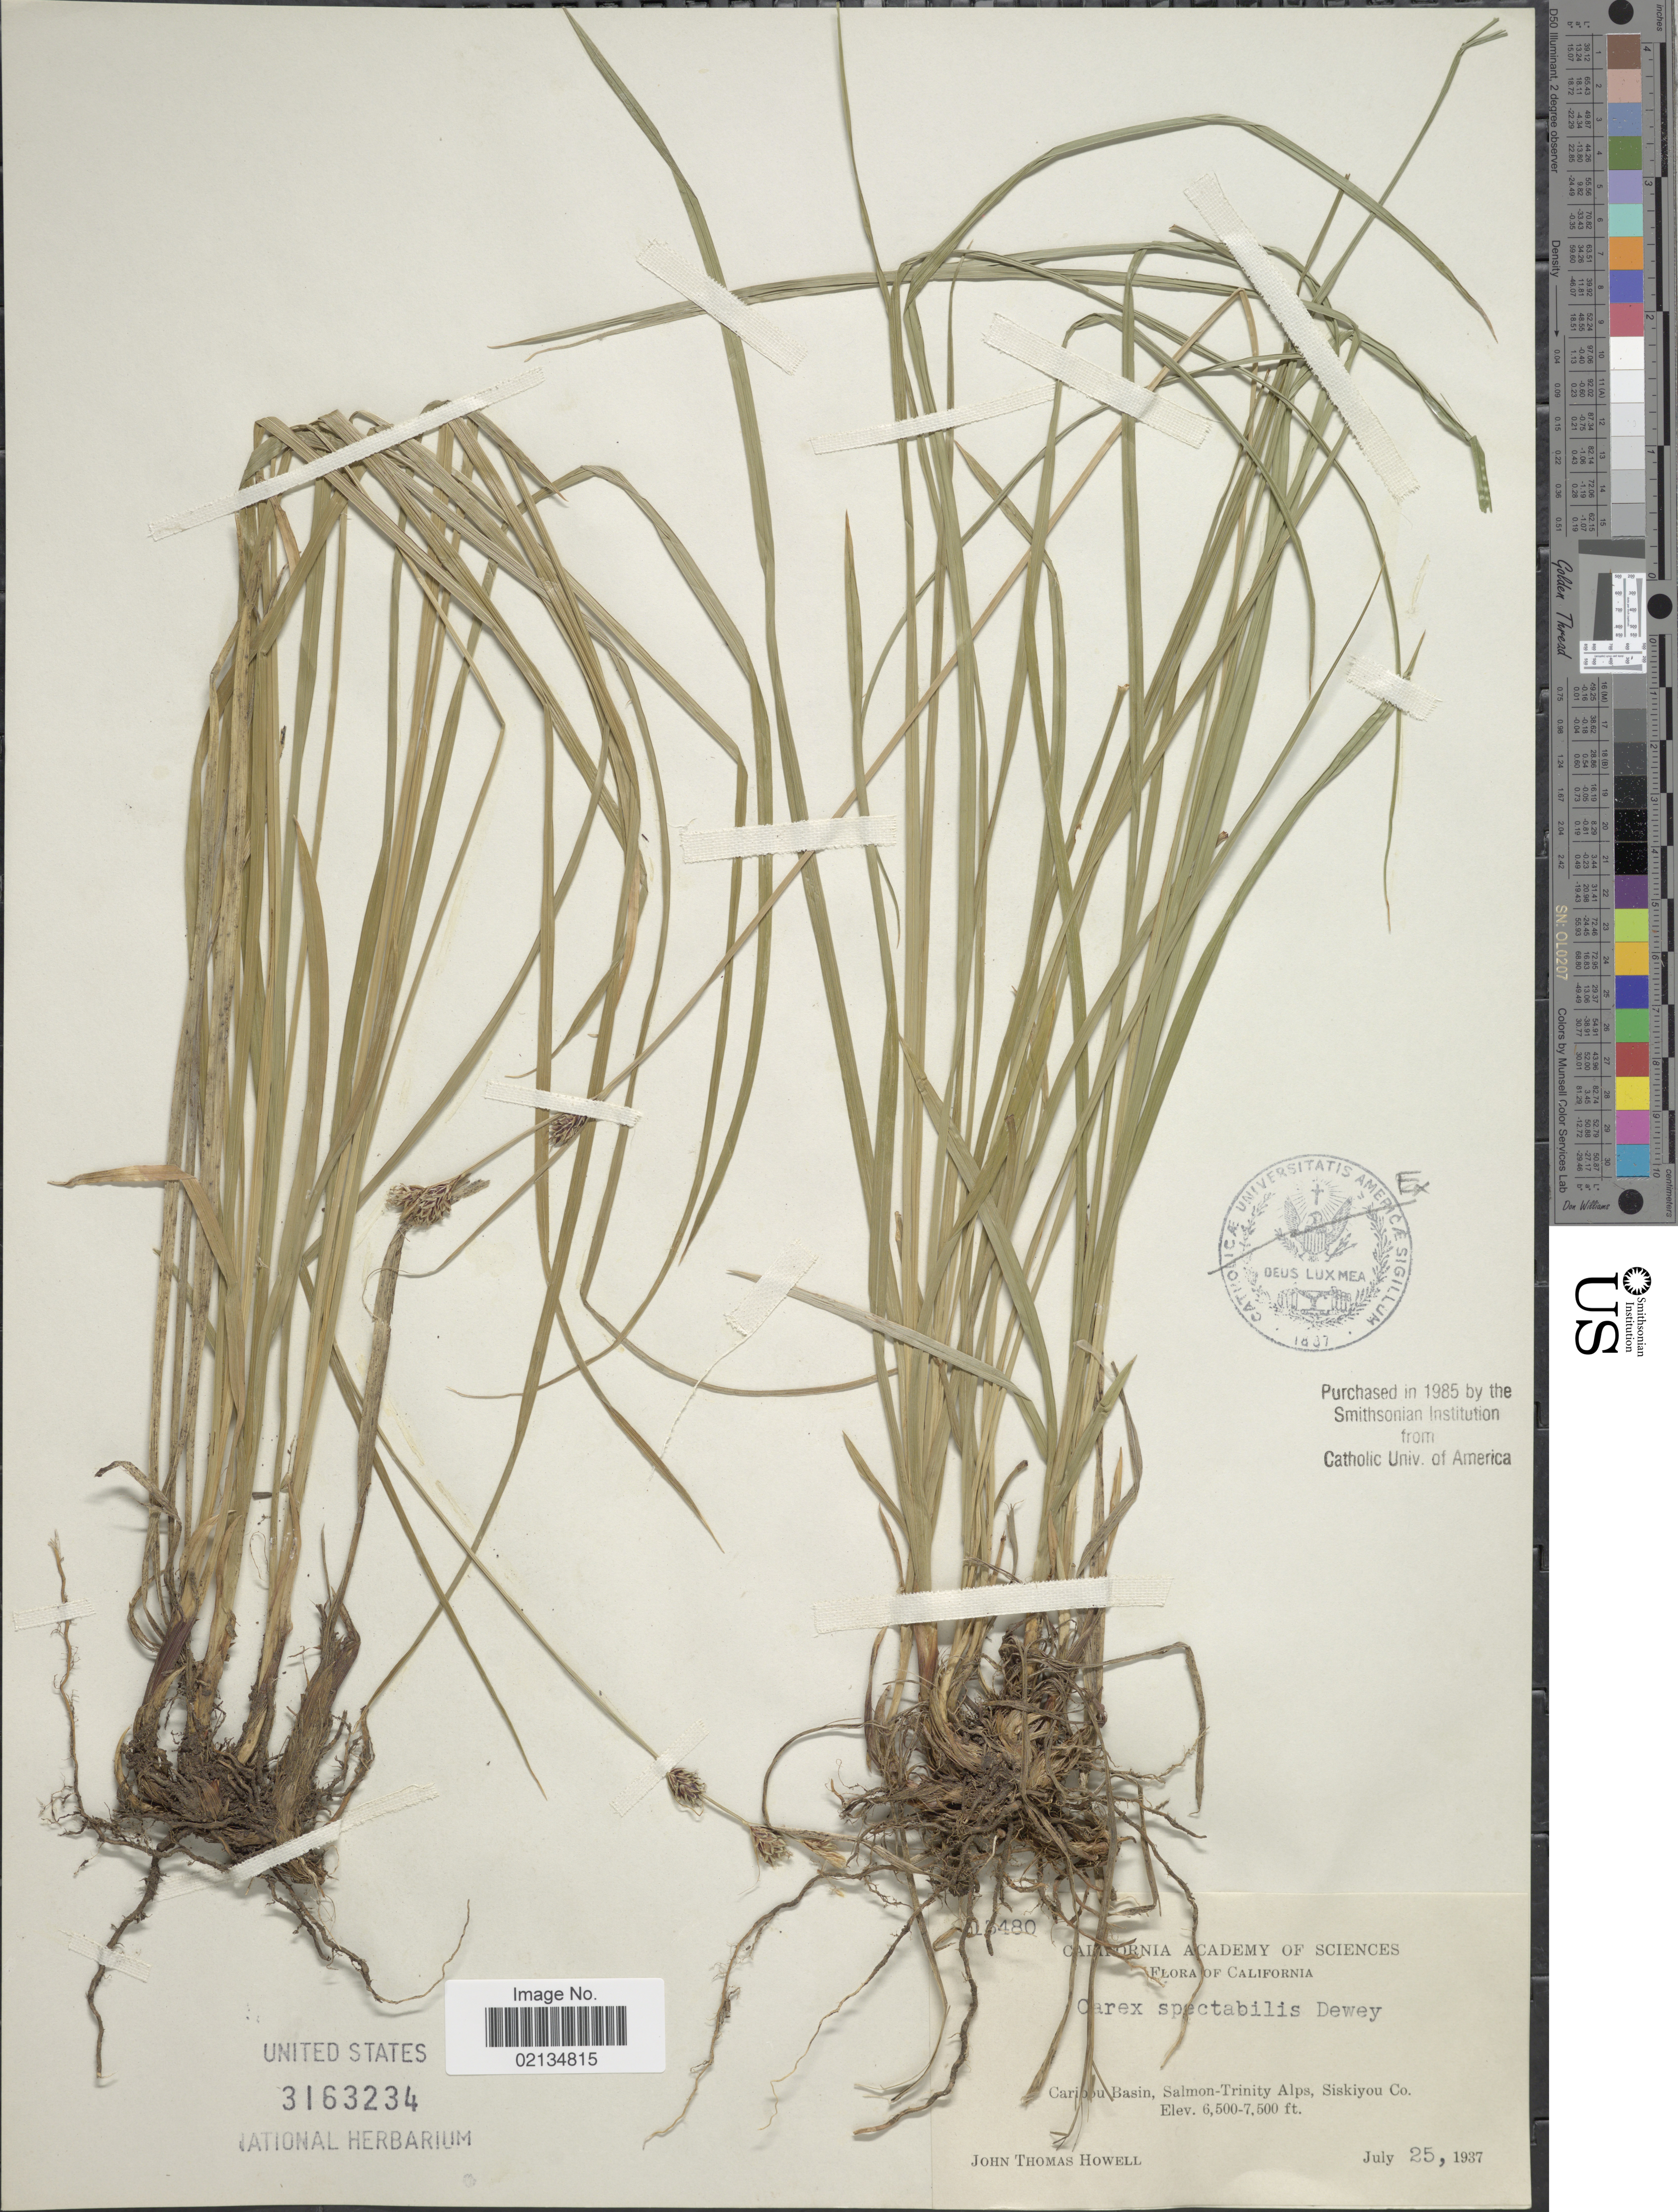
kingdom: Plantae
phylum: Tracheophyta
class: Liliopsida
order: Poales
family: Cyperaceae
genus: Carex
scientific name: Carex spectabilis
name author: Dewey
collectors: J. T. Howell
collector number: !480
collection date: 1937-07-25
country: United States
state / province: California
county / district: Siskiyou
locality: Caribou Basin, Salmon-Trinity Alps, Siskiyou Co.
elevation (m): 1981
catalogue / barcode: US 3163234